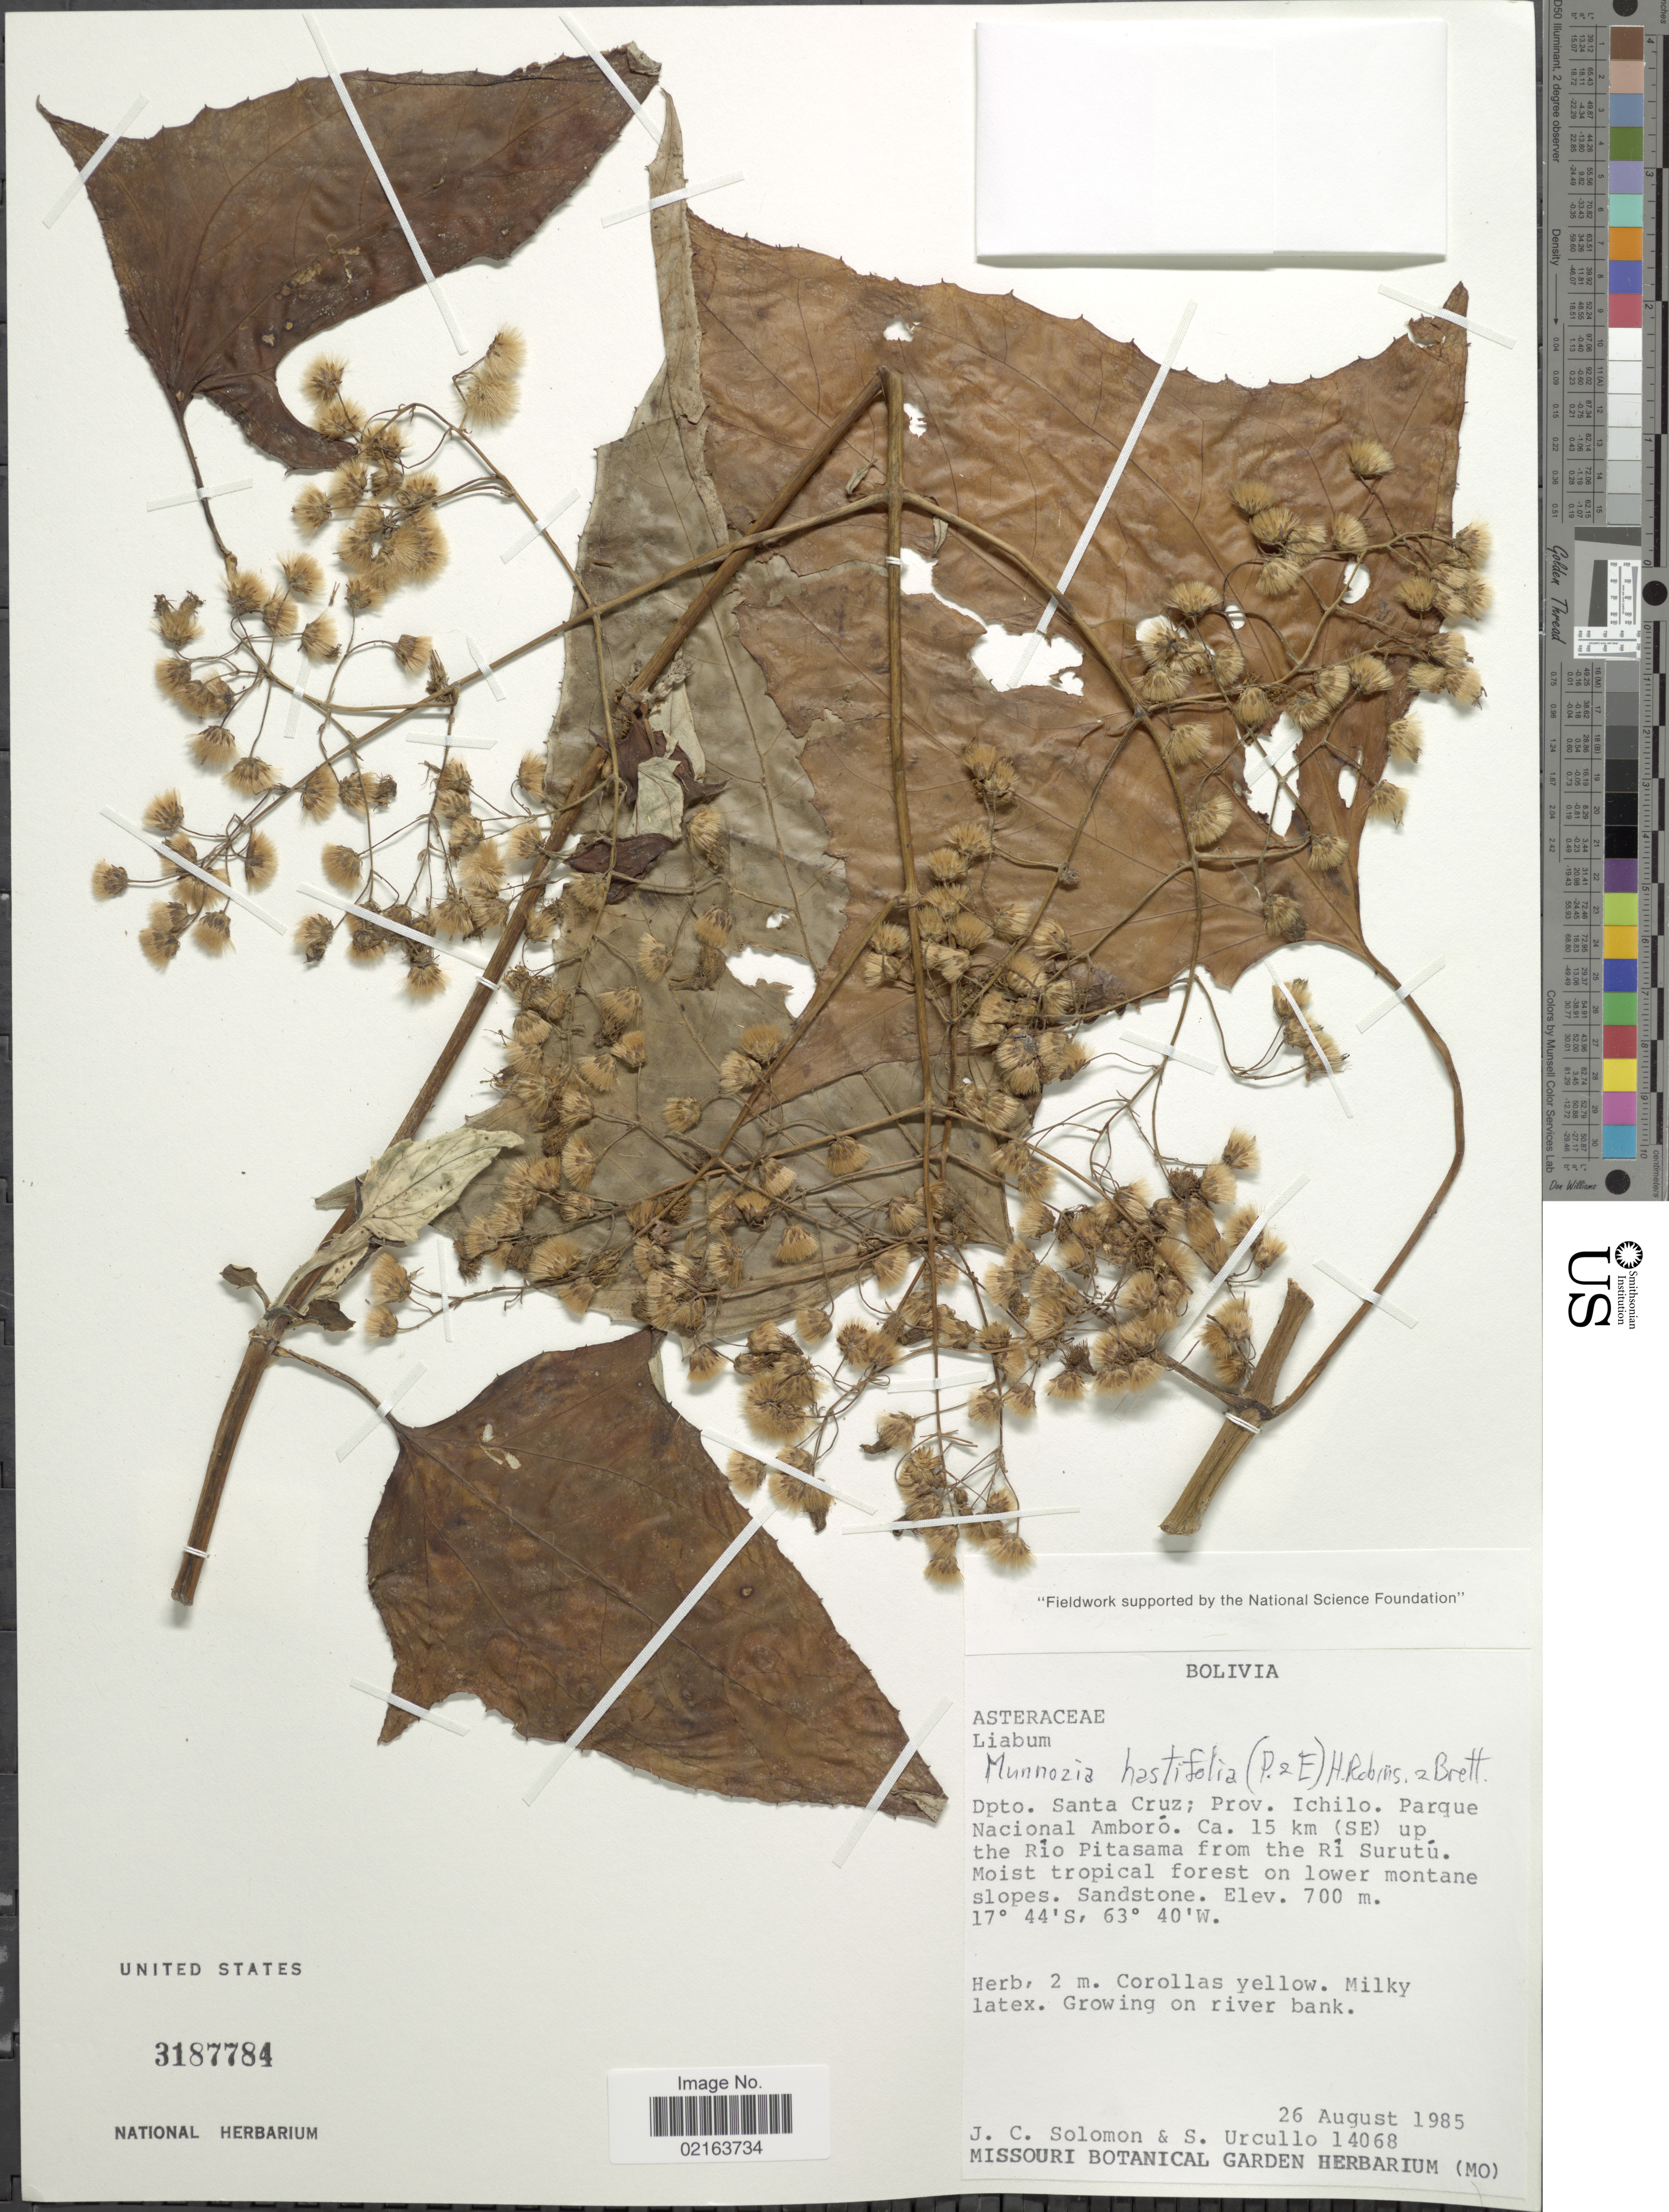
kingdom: Plantae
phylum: Tracheophyta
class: Magnoliopsida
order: Asterales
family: Asteraceae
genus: Munnozia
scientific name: Munnozia hastifolia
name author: (Poepp.) H. Rob. & Brettell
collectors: J. C. Solomon & S. Urcullo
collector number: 14068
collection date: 1985-08-26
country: Bolivia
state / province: Santa Cruz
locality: Dpto. Santa Cruz, Prov. Ichilo, Parque Nacional Amboro, 15 km (SE) up the Rio Pitasama from the Ri Surutu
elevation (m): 700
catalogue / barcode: US 3187784